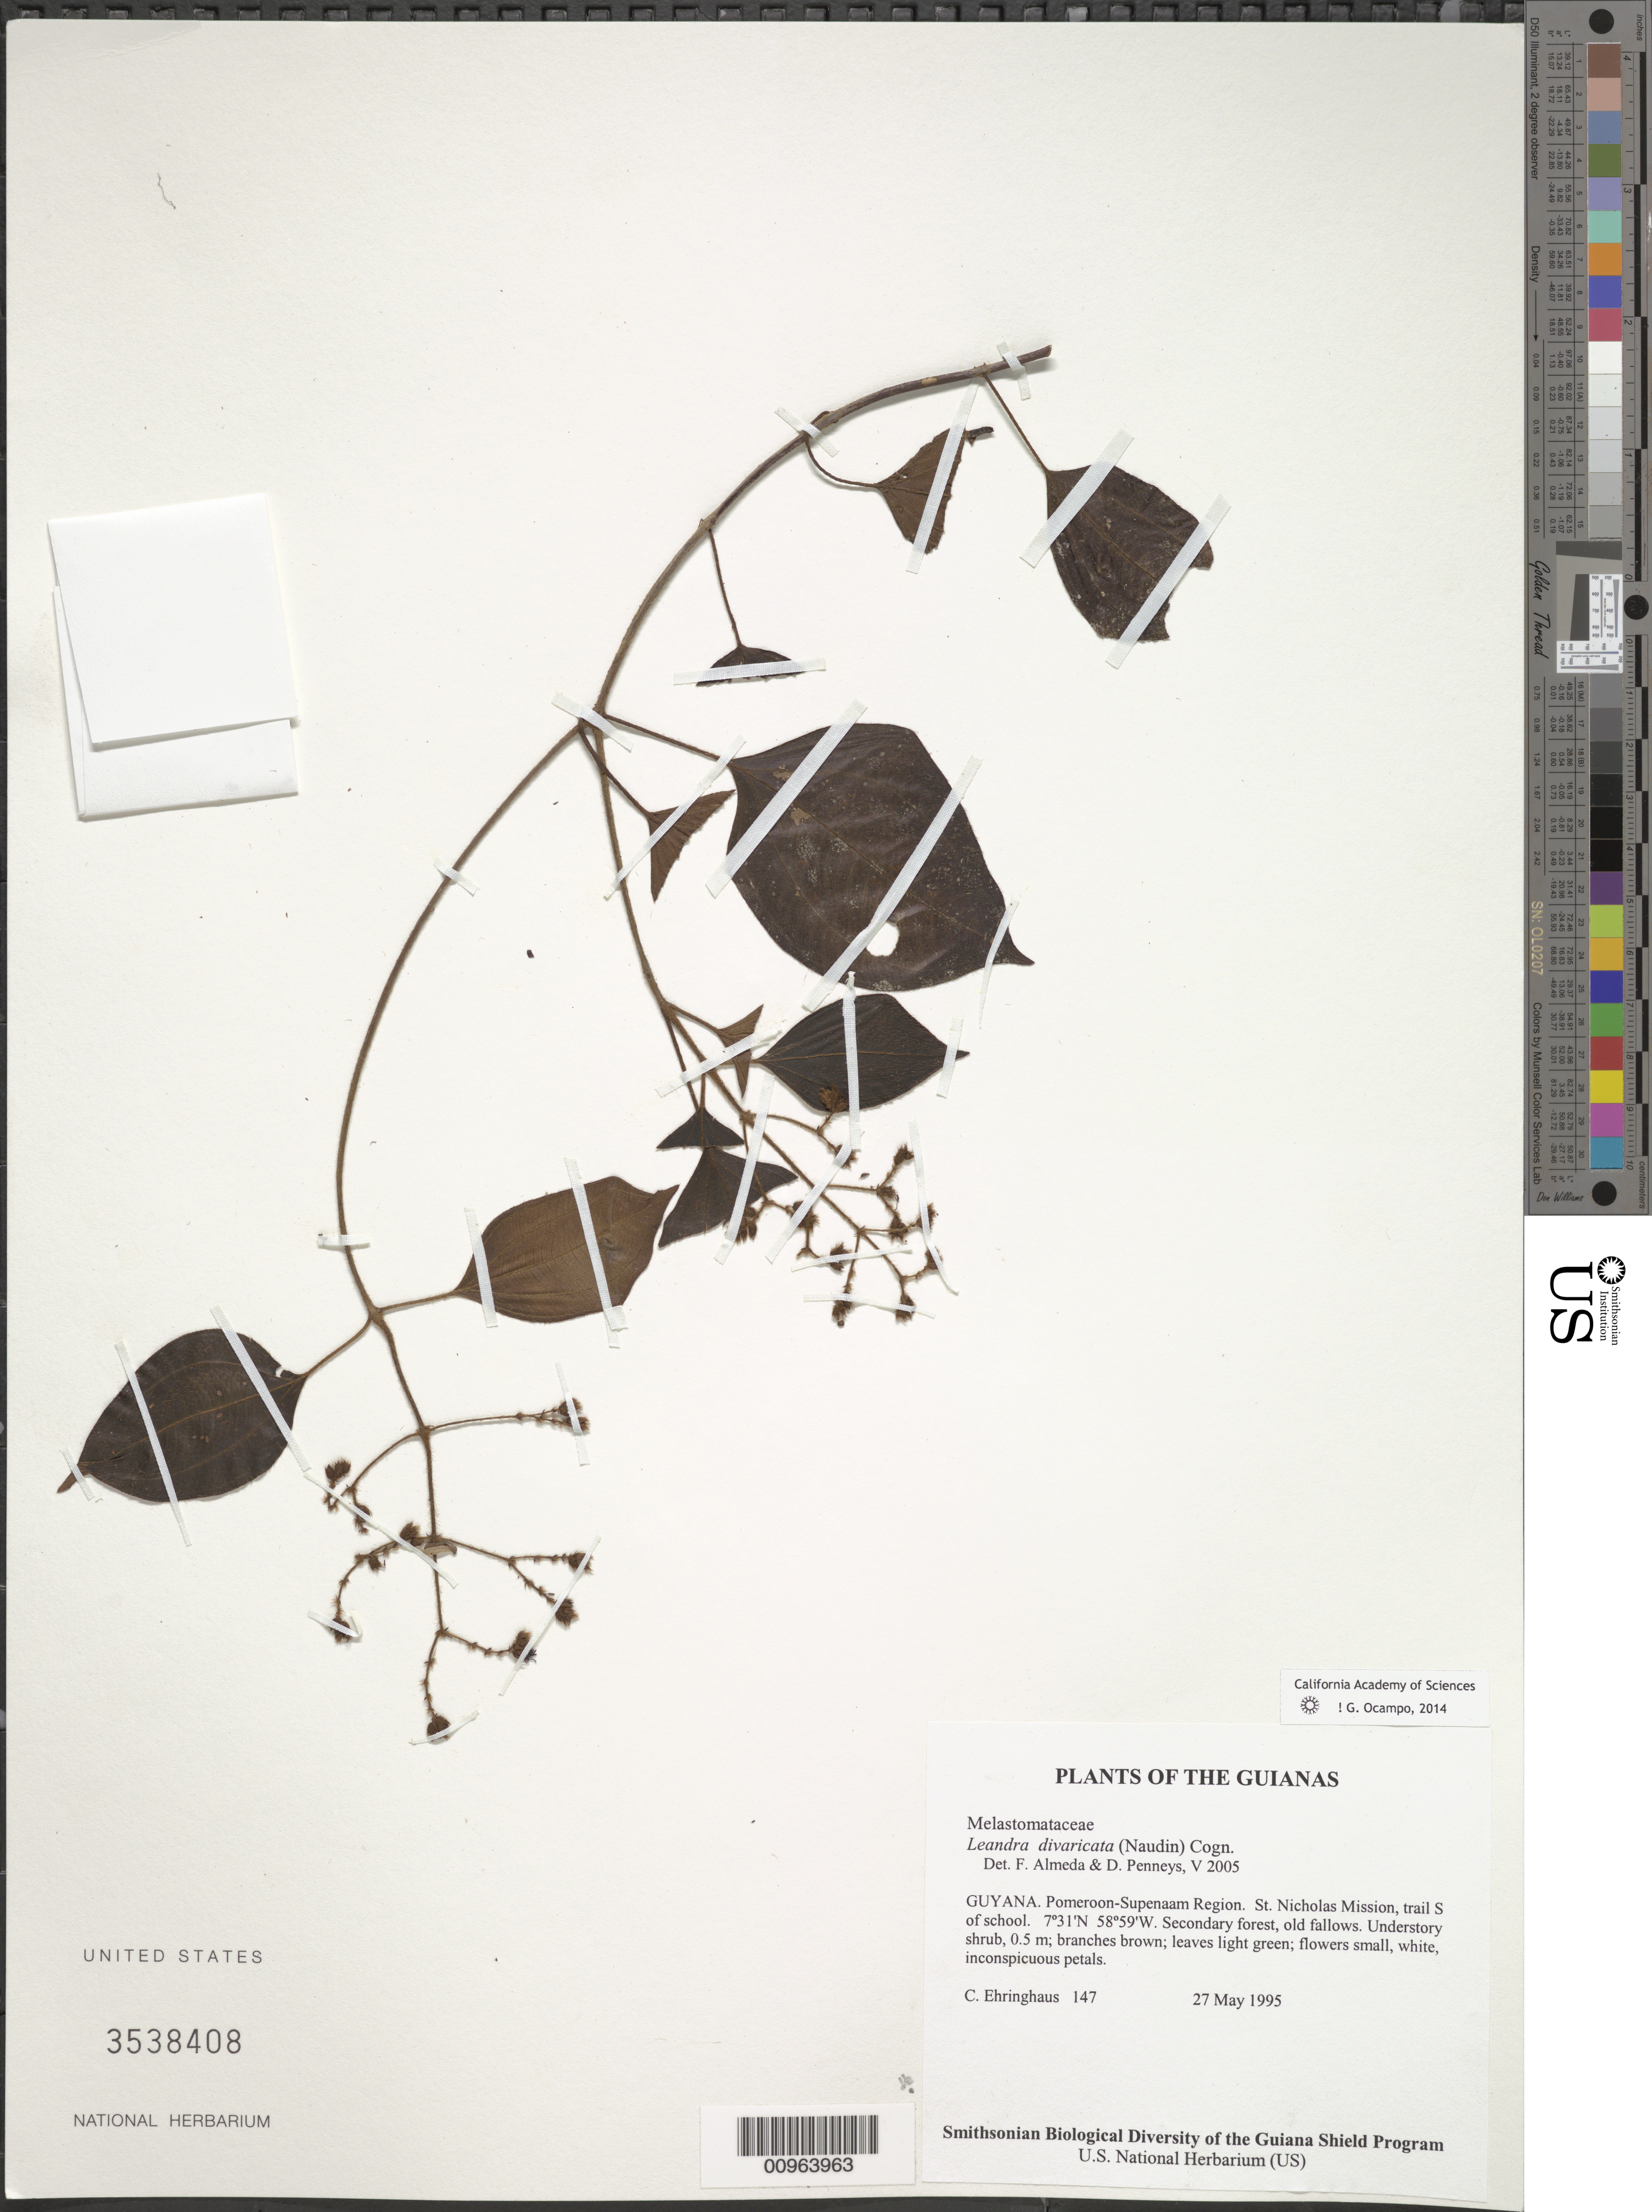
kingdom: Plantae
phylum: Tracheophyta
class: Magnoliopsida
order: Myrtales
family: Melastomataceae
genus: Leandra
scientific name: Leandra divaricata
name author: (Naudin) Cogn.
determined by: Almeda, F.; Penneys, D. S.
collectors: C. Ehringhaus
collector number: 147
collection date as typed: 27 May 1995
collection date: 1995-05-27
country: Guyana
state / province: Pomeroon-Supenaam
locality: St. Nicholas Mission, trail S of school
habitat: Secondary forest, old fallows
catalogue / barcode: US 3538408